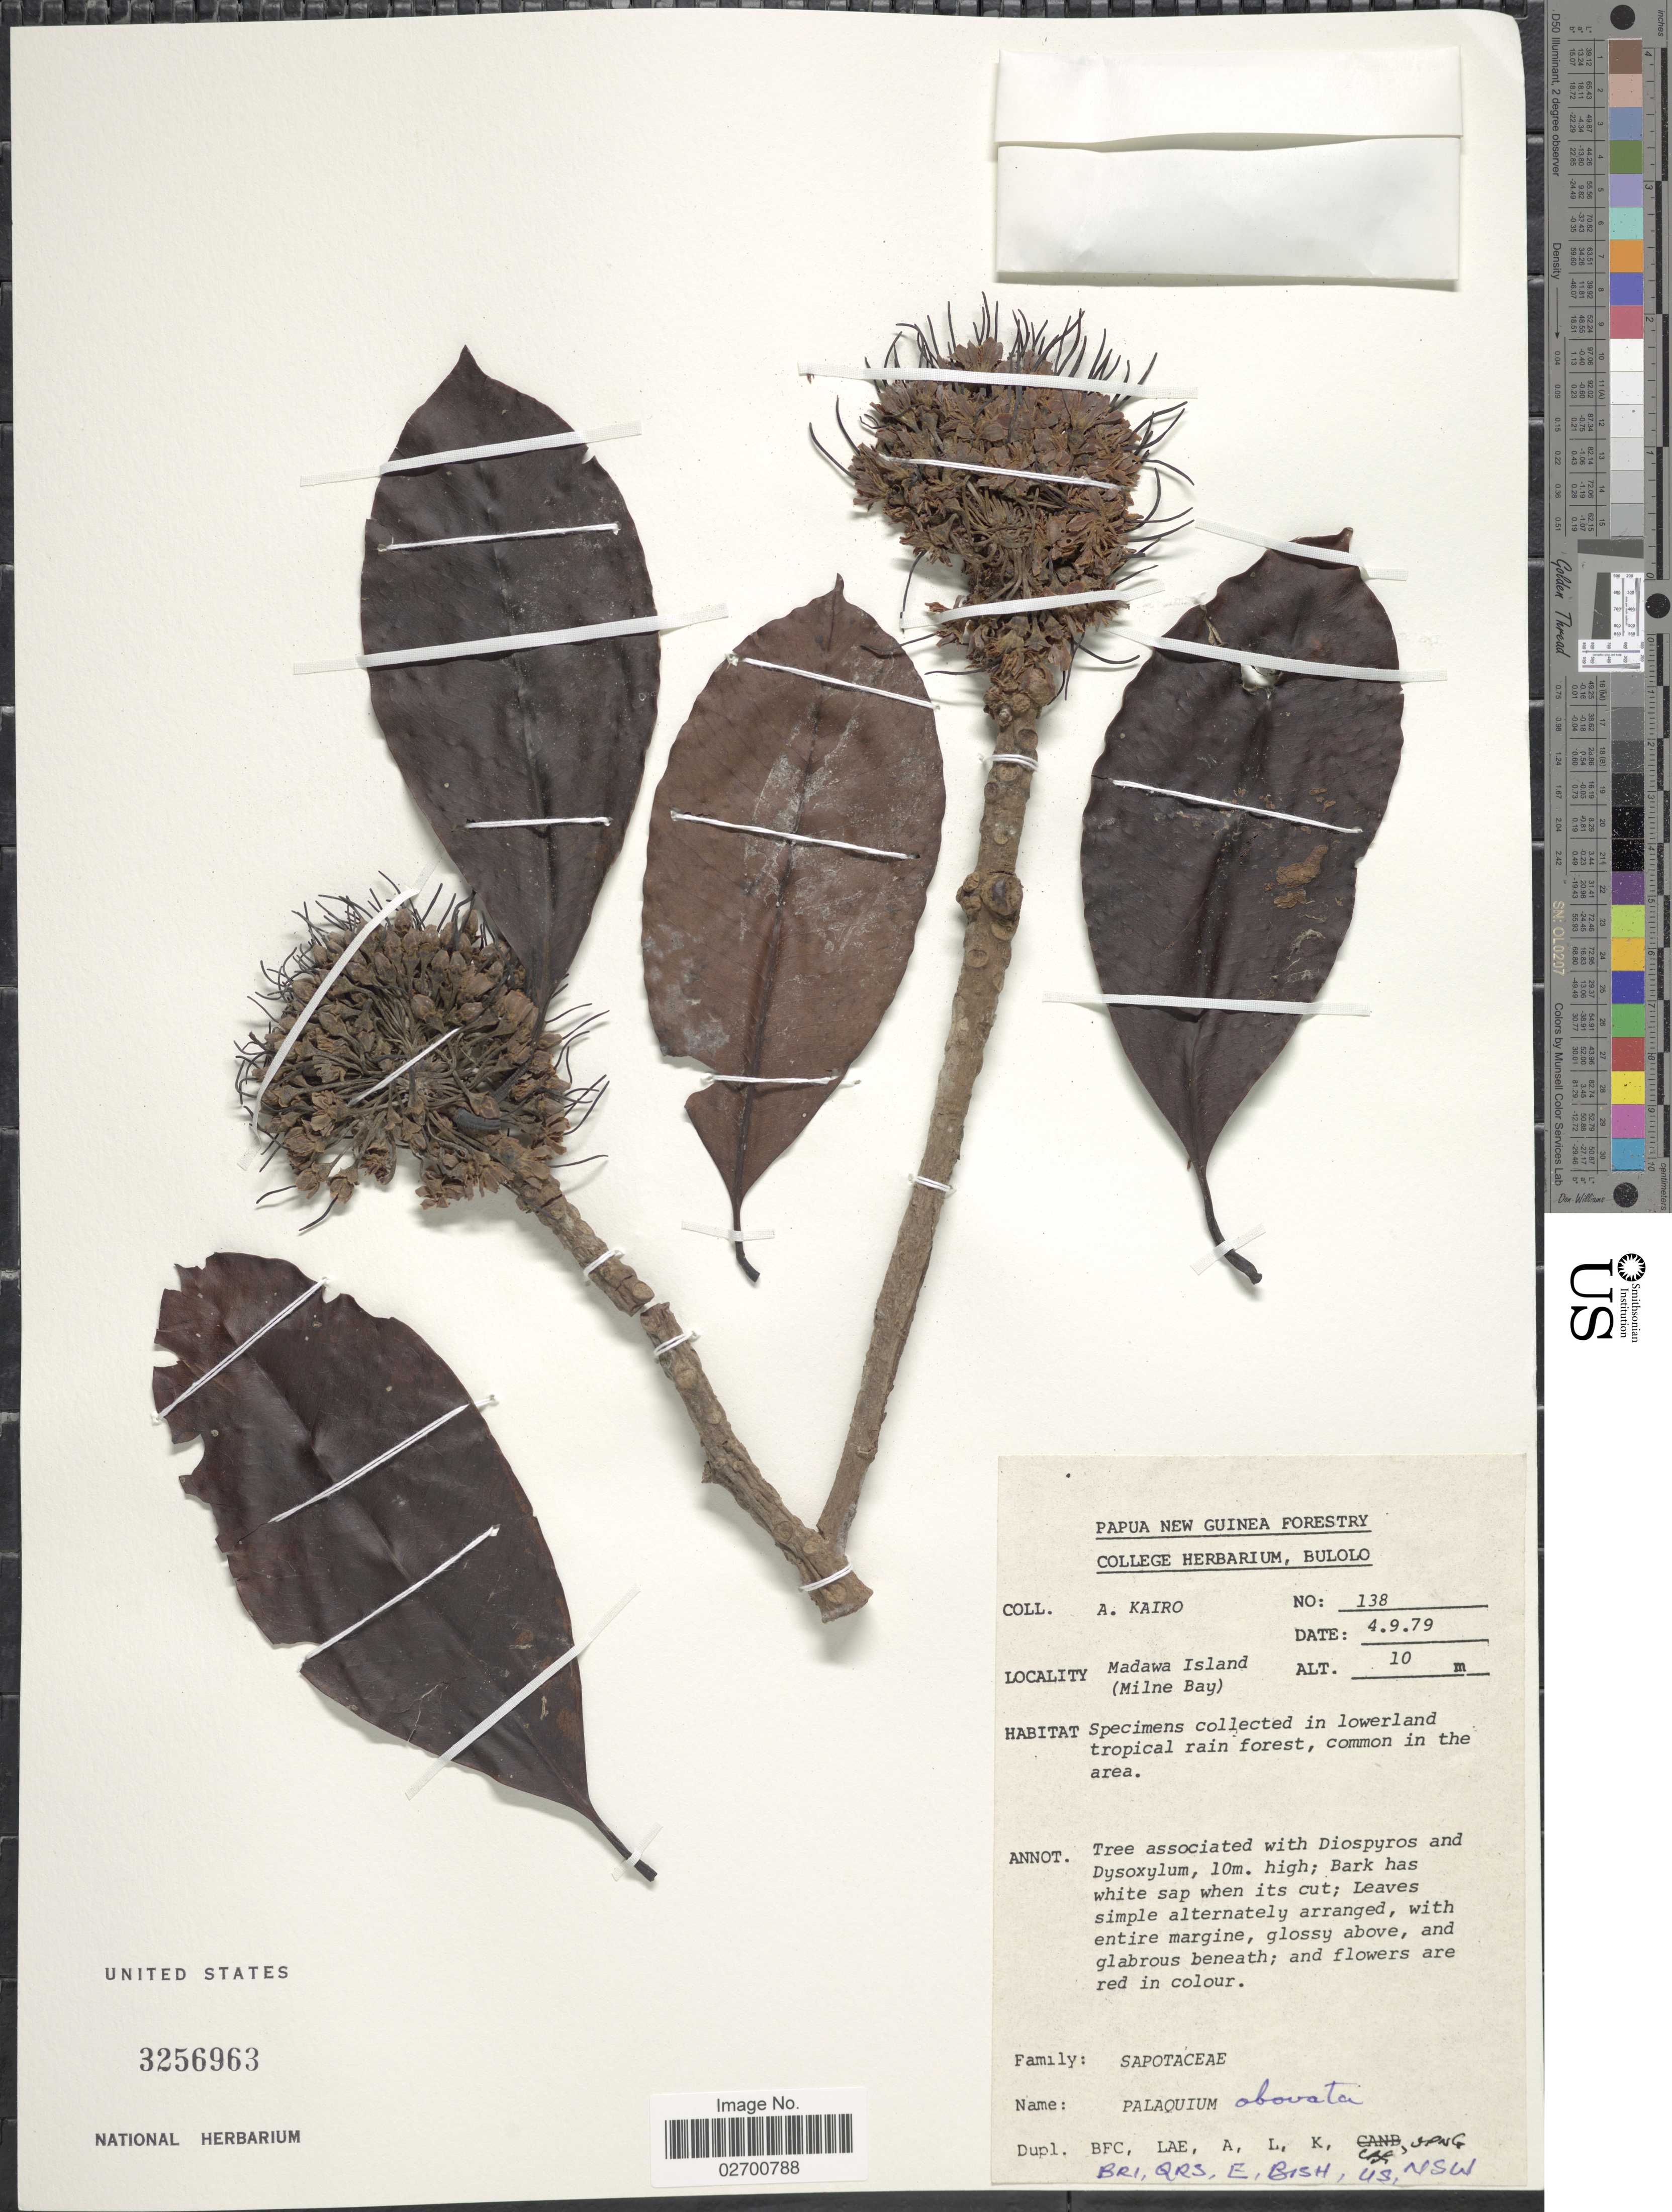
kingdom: Plantae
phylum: Tracheophyta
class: Magnoliopsida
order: Ericales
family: Sapotaceae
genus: Burckella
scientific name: Burckella obovata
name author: (G. Forst.) Pierre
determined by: Vink, Willem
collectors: A. Kairo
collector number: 138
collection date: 1979-09-04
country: Papua New Guinea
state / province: Milne Bay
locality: Madawa Island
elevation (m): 10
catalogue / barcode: US 3256963